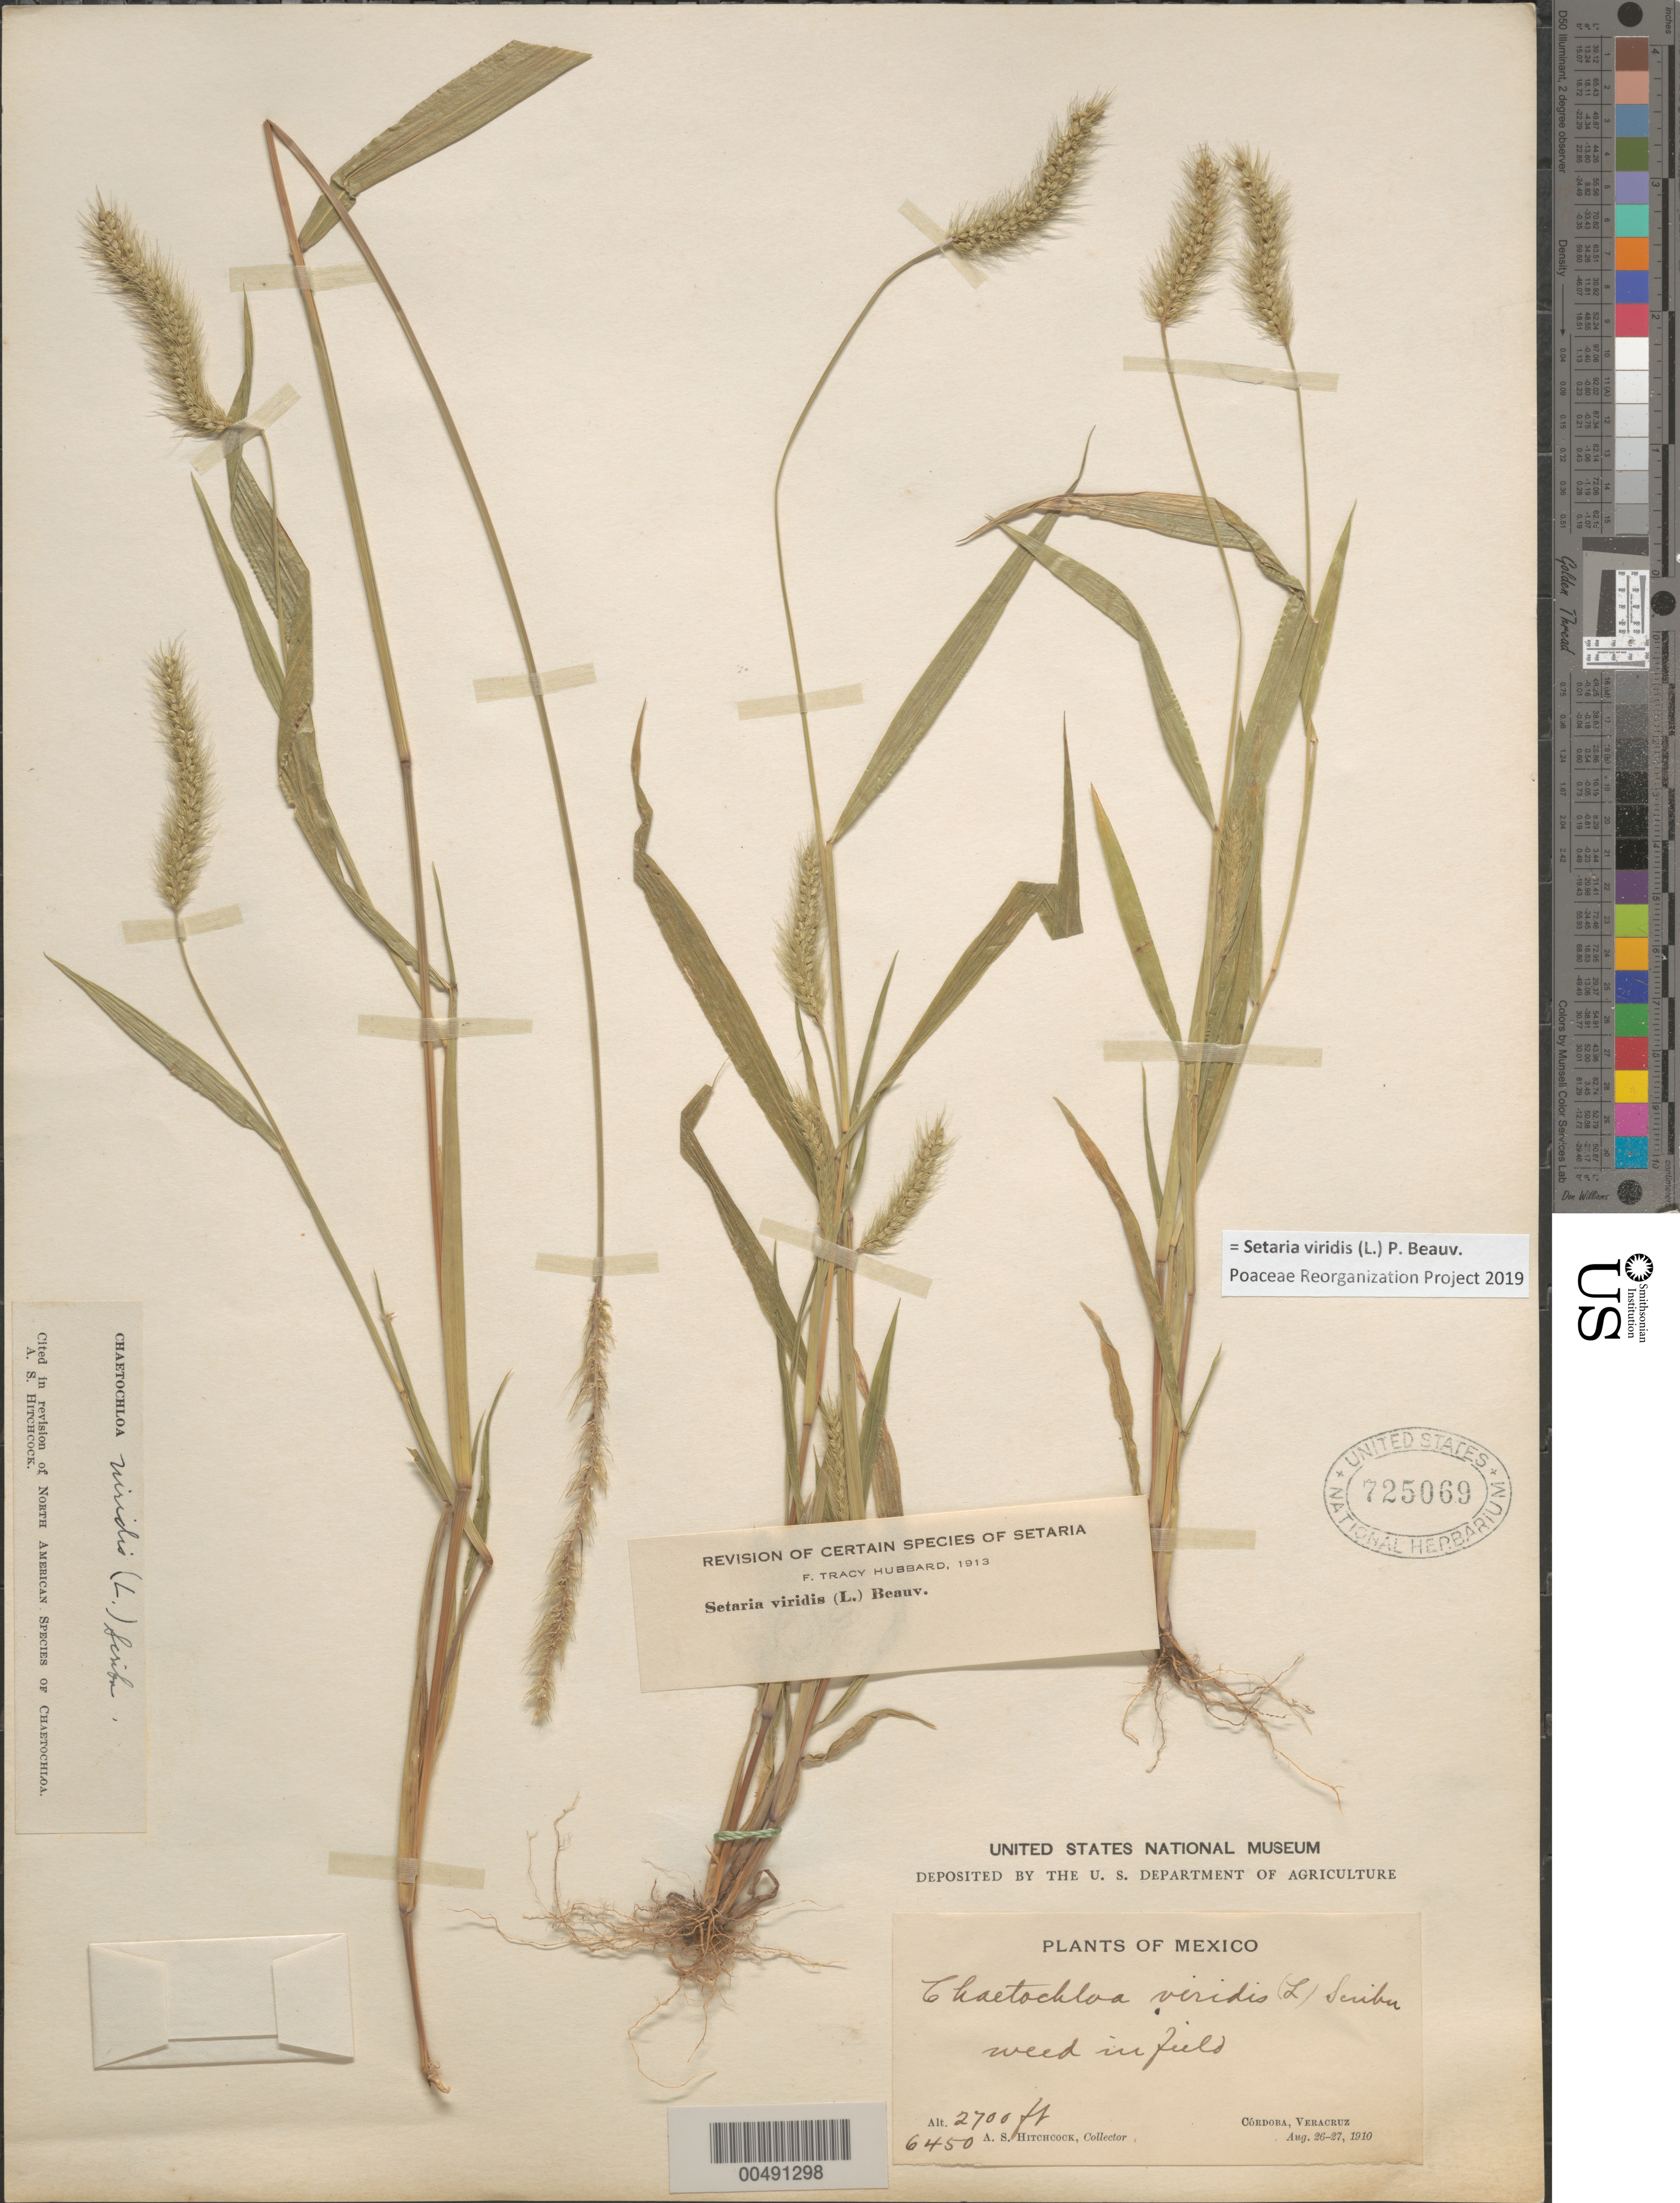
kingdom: Plantae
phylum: Tracheophyta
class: Liliopsida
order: Poales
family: Poaceae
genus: Setaria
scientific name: Setaria viridis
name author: (L.) P. Beauv.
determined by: Hubbard, F. T.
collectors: A. S. Hitchcock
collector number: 6450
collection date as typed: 26 Aug 1910 to 27 Aug 1910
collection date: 1910-08-26/1910-08-27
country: Mexico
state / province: Veracruz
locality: Córdoba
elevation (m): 823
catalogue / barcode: US 725069